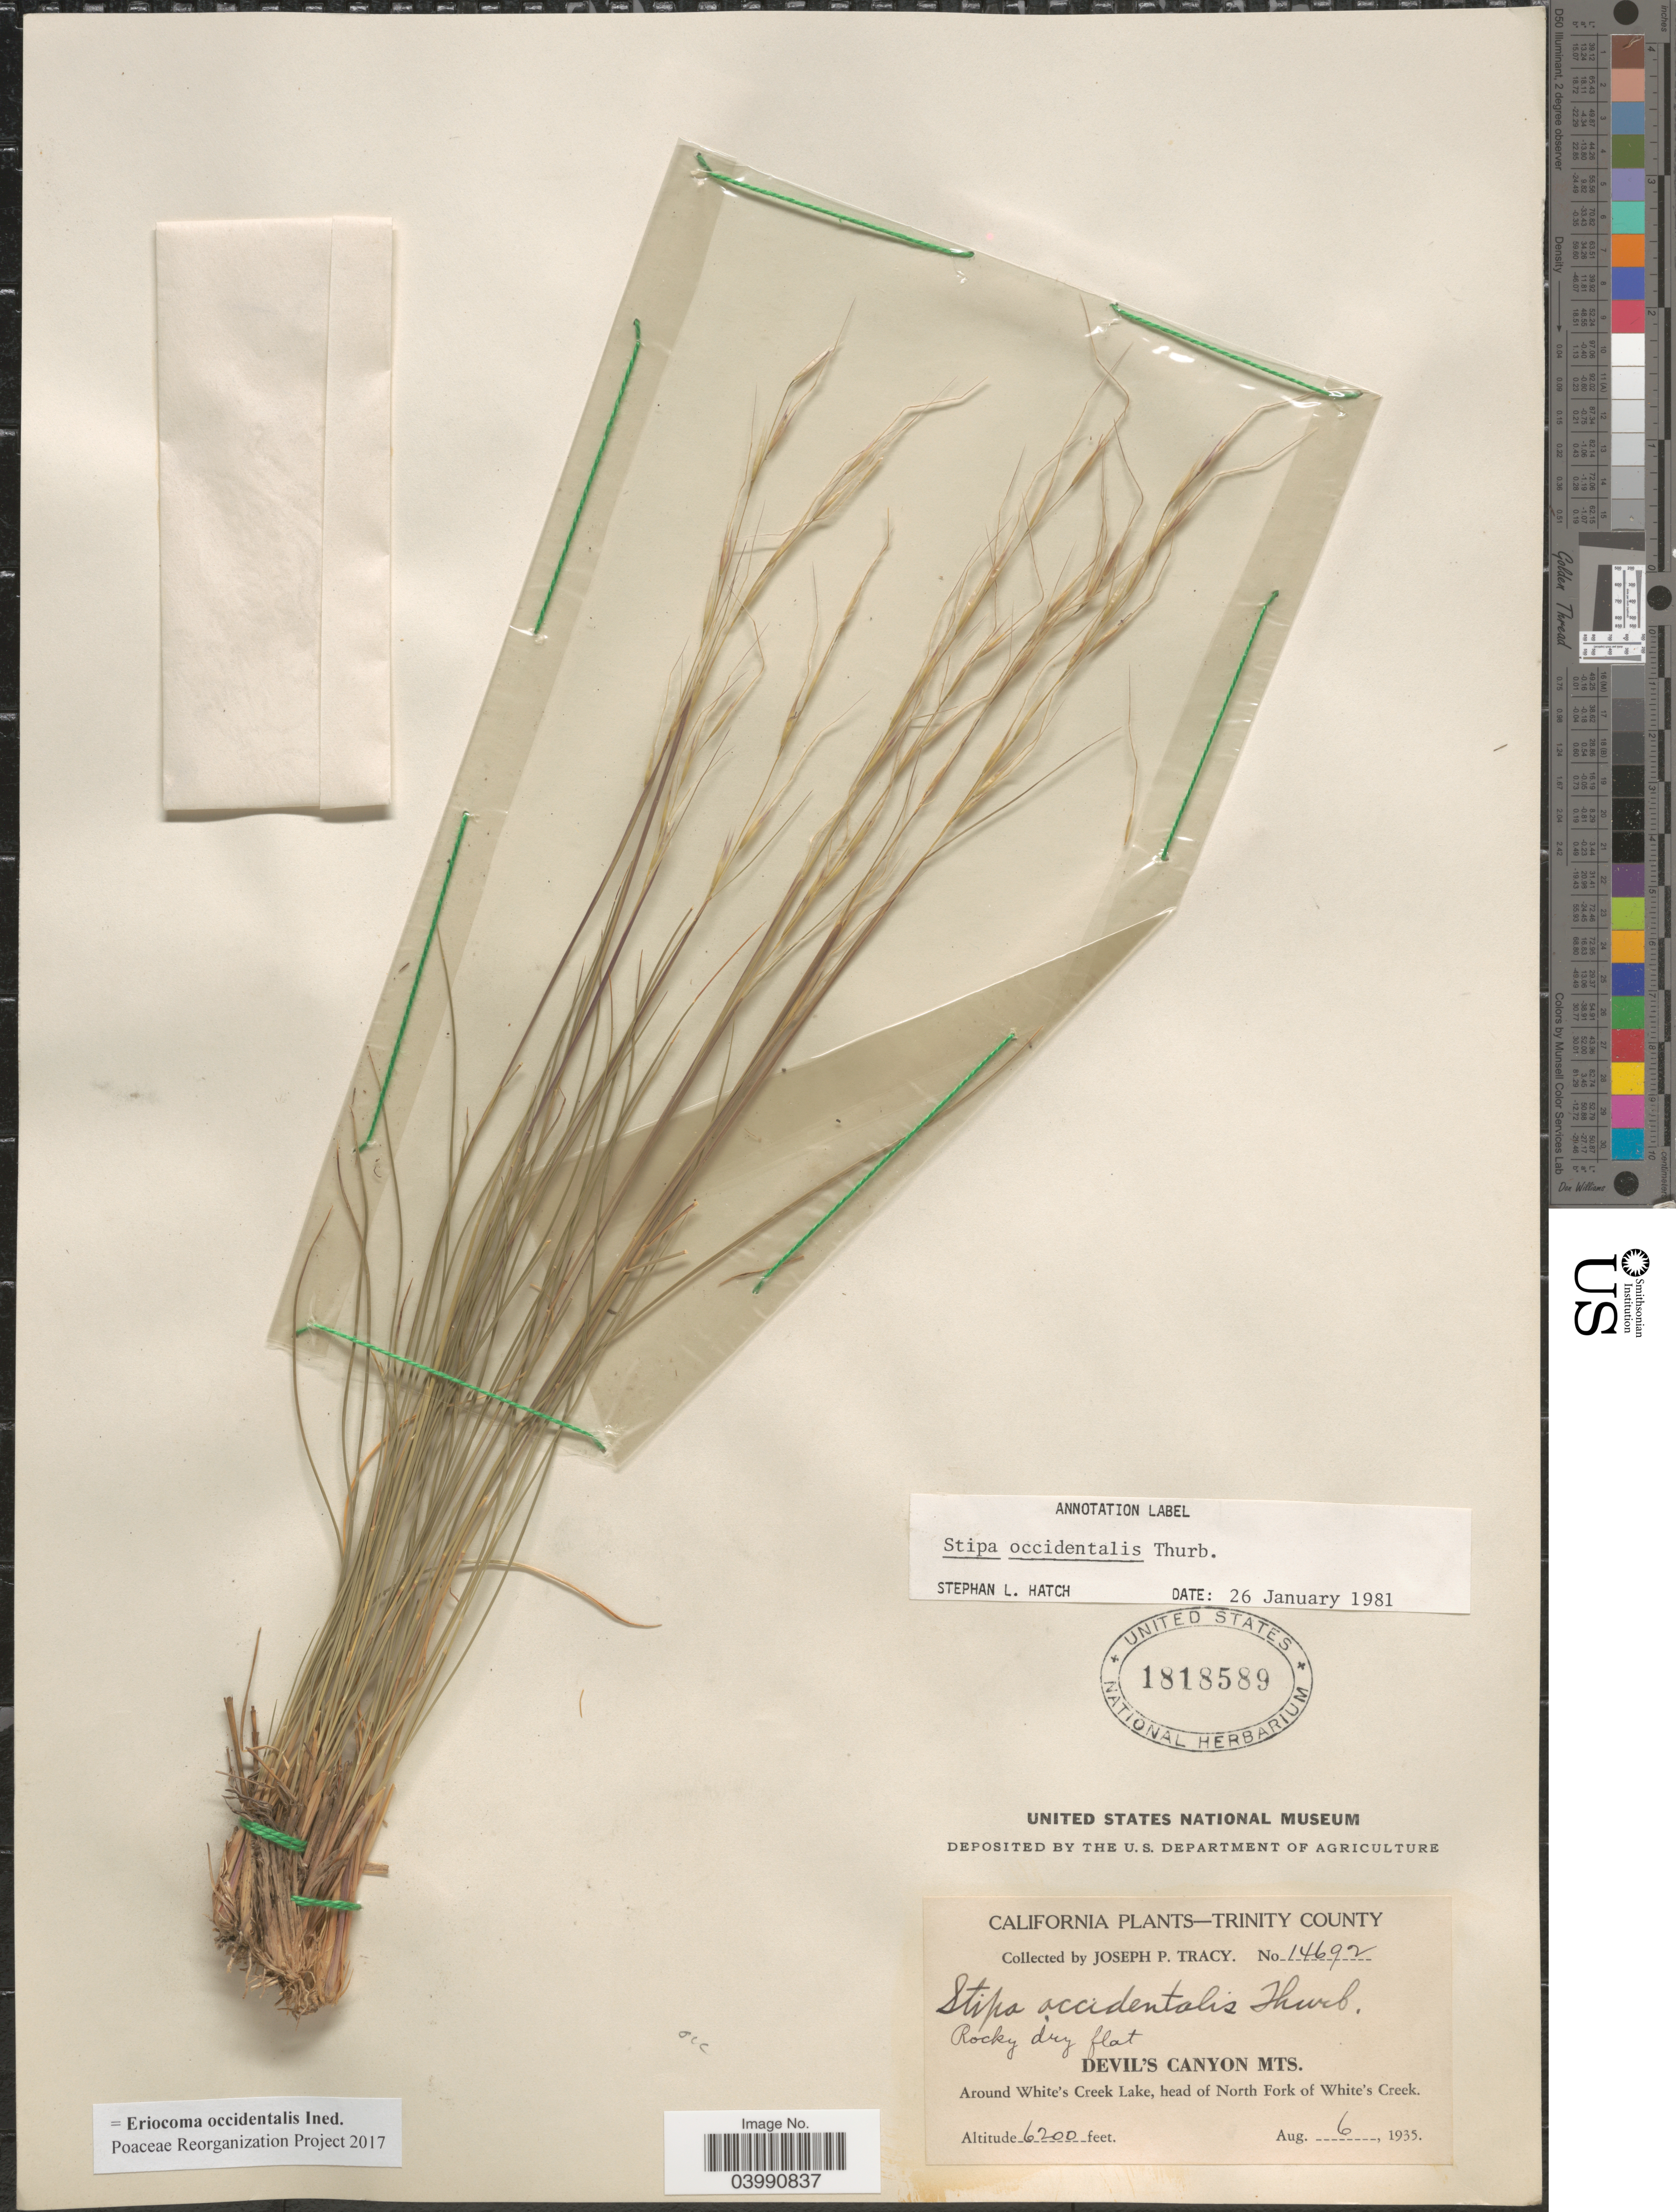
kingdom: Plantae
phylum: Tracheophyta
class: Liliopsida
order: Poales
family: Poaceae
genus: Eriocoma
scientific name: Eriocoma occidentalis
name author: (Thurb. ex S. Watson) Romasch.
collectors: J. Tracy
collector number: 14692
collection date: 1935-08-06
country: United States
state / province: California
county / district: Trinity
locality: Trinity County. Devil's Canyon Mts. Around White's Creek Lake, head of North Fork of White's Creek.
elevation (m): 1890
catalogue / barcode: US 1818589